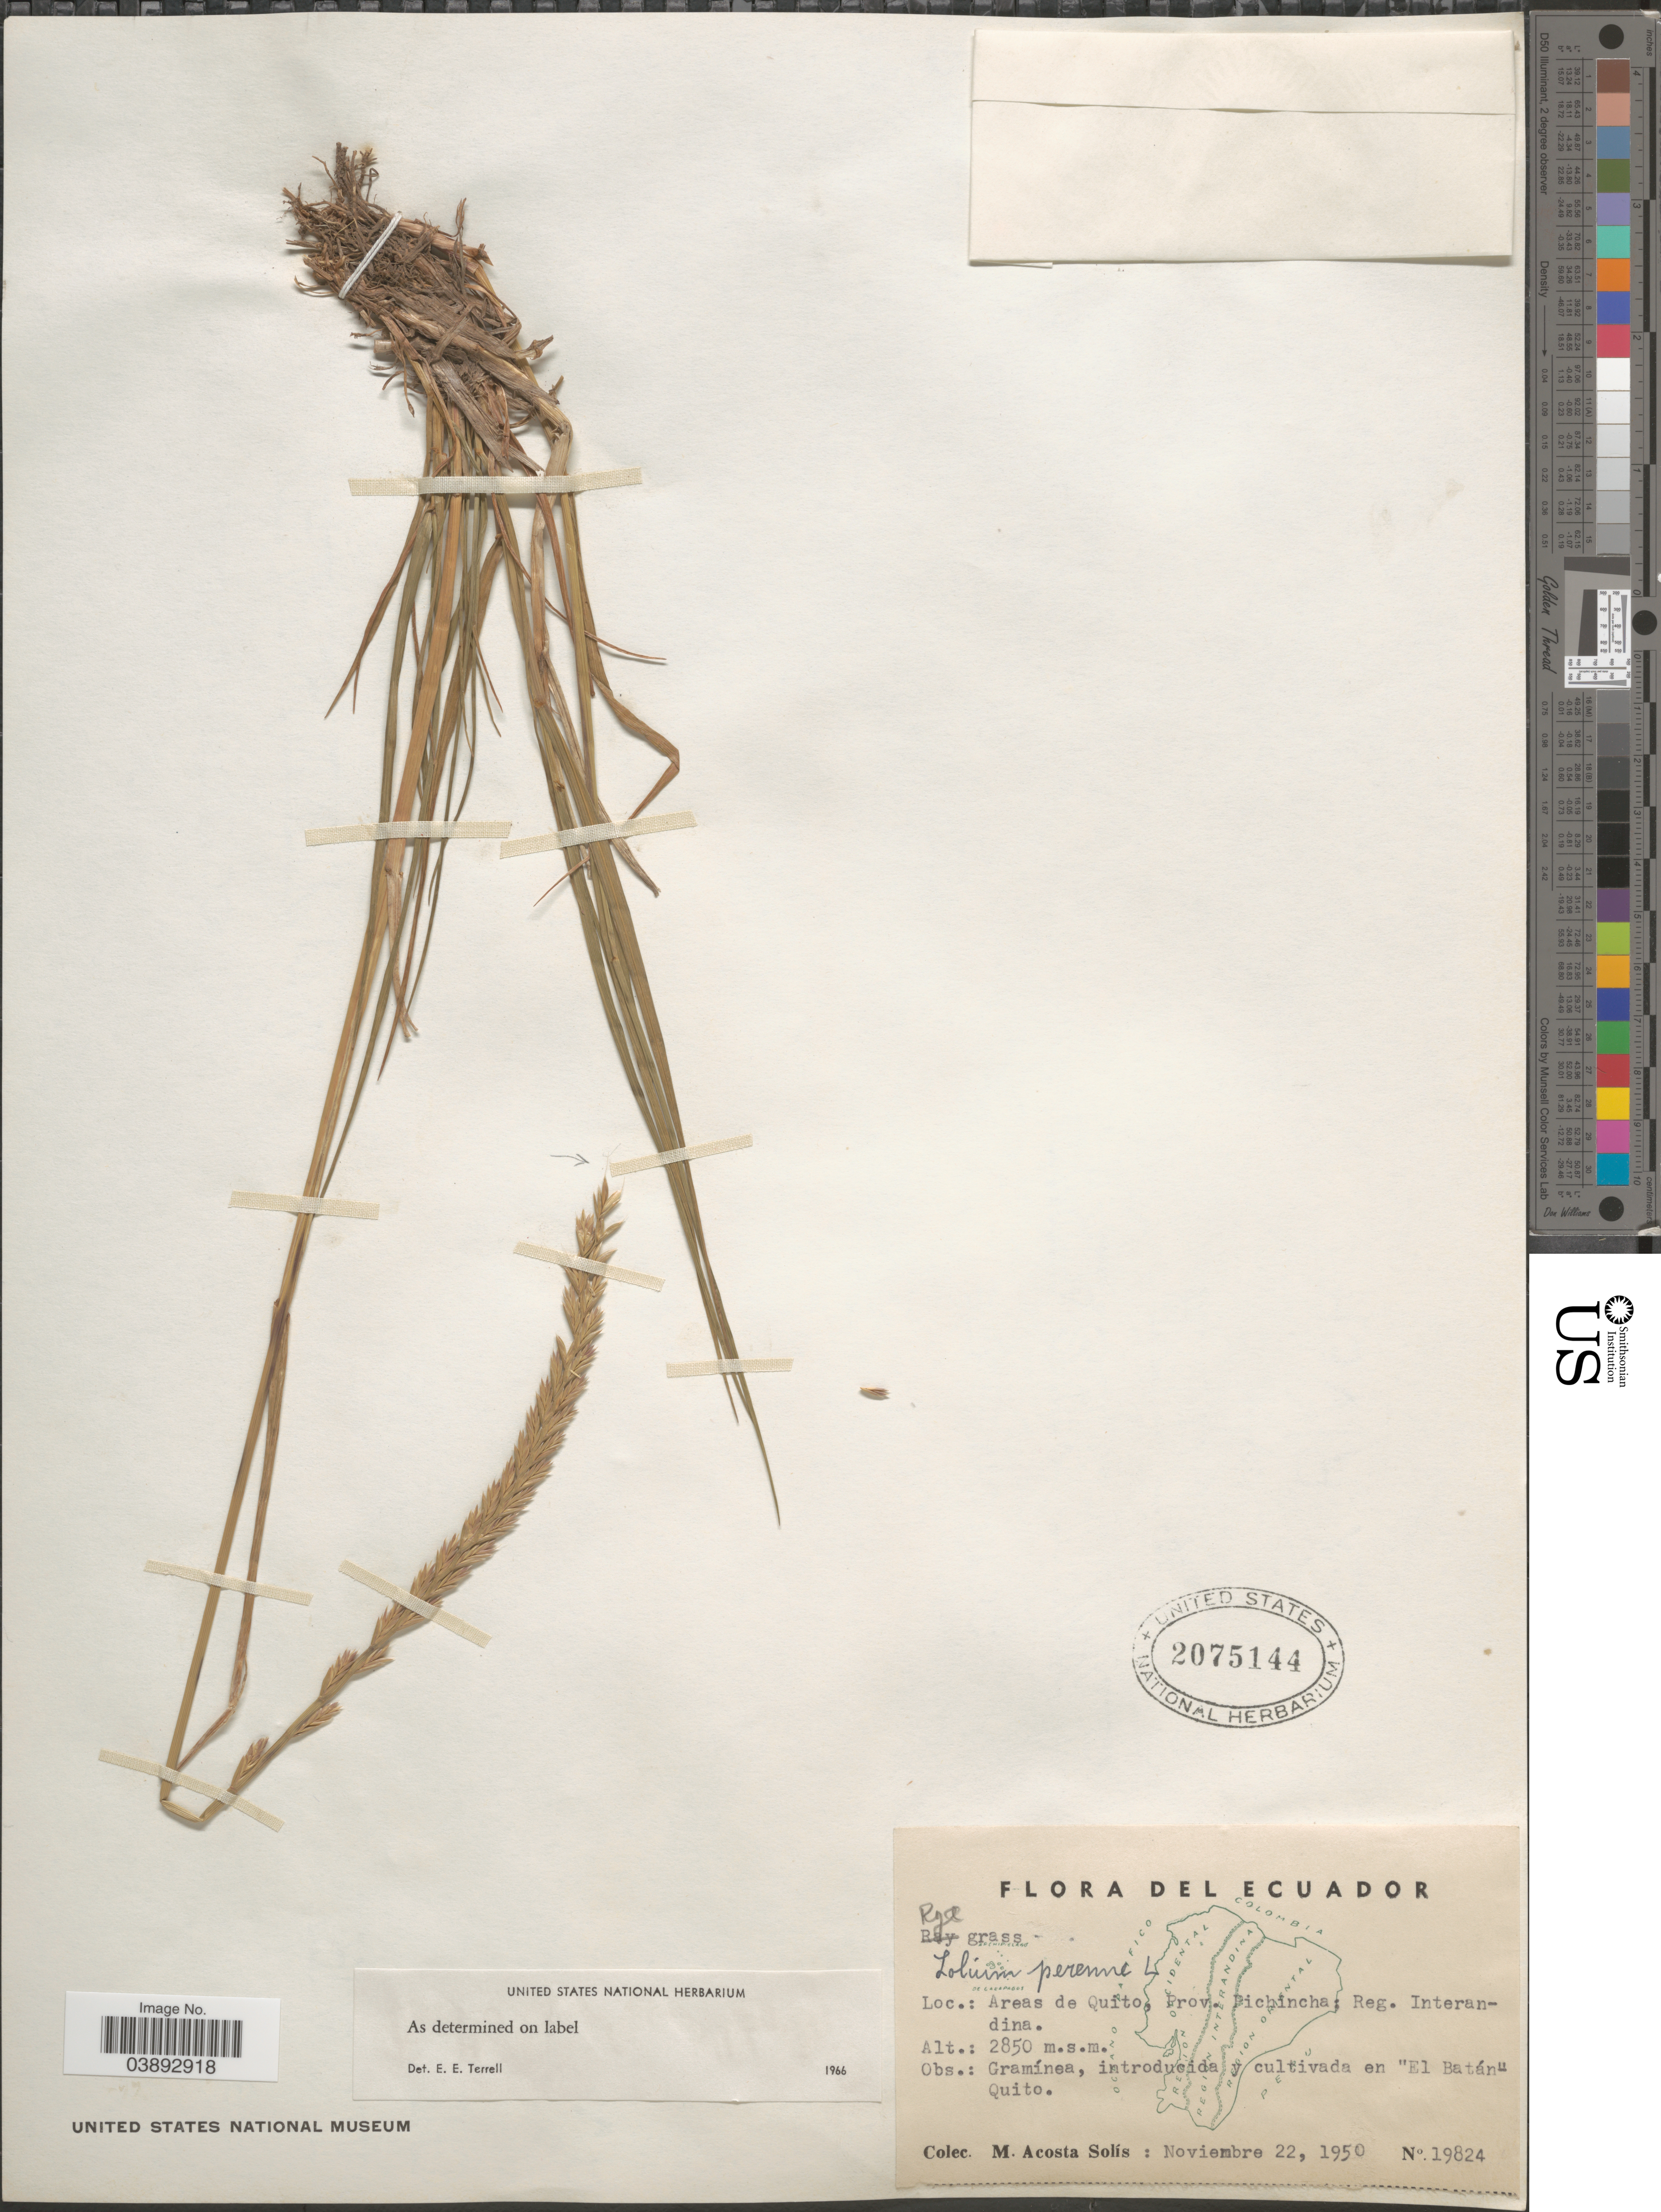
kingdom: Plantae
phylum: Tracheophyta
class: Liliopsida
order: Poales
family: Poaceae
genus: Lolium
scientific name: Lolium perenne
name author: L.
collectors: M. Acosta Solis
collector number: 19824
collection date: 1950-11-22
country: Ecuador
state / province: Pichincha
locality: Areas de Quito, Reg. Interandina. Cultivada en "El Batán-Quito".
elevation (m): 2850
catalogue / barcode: US 2075144